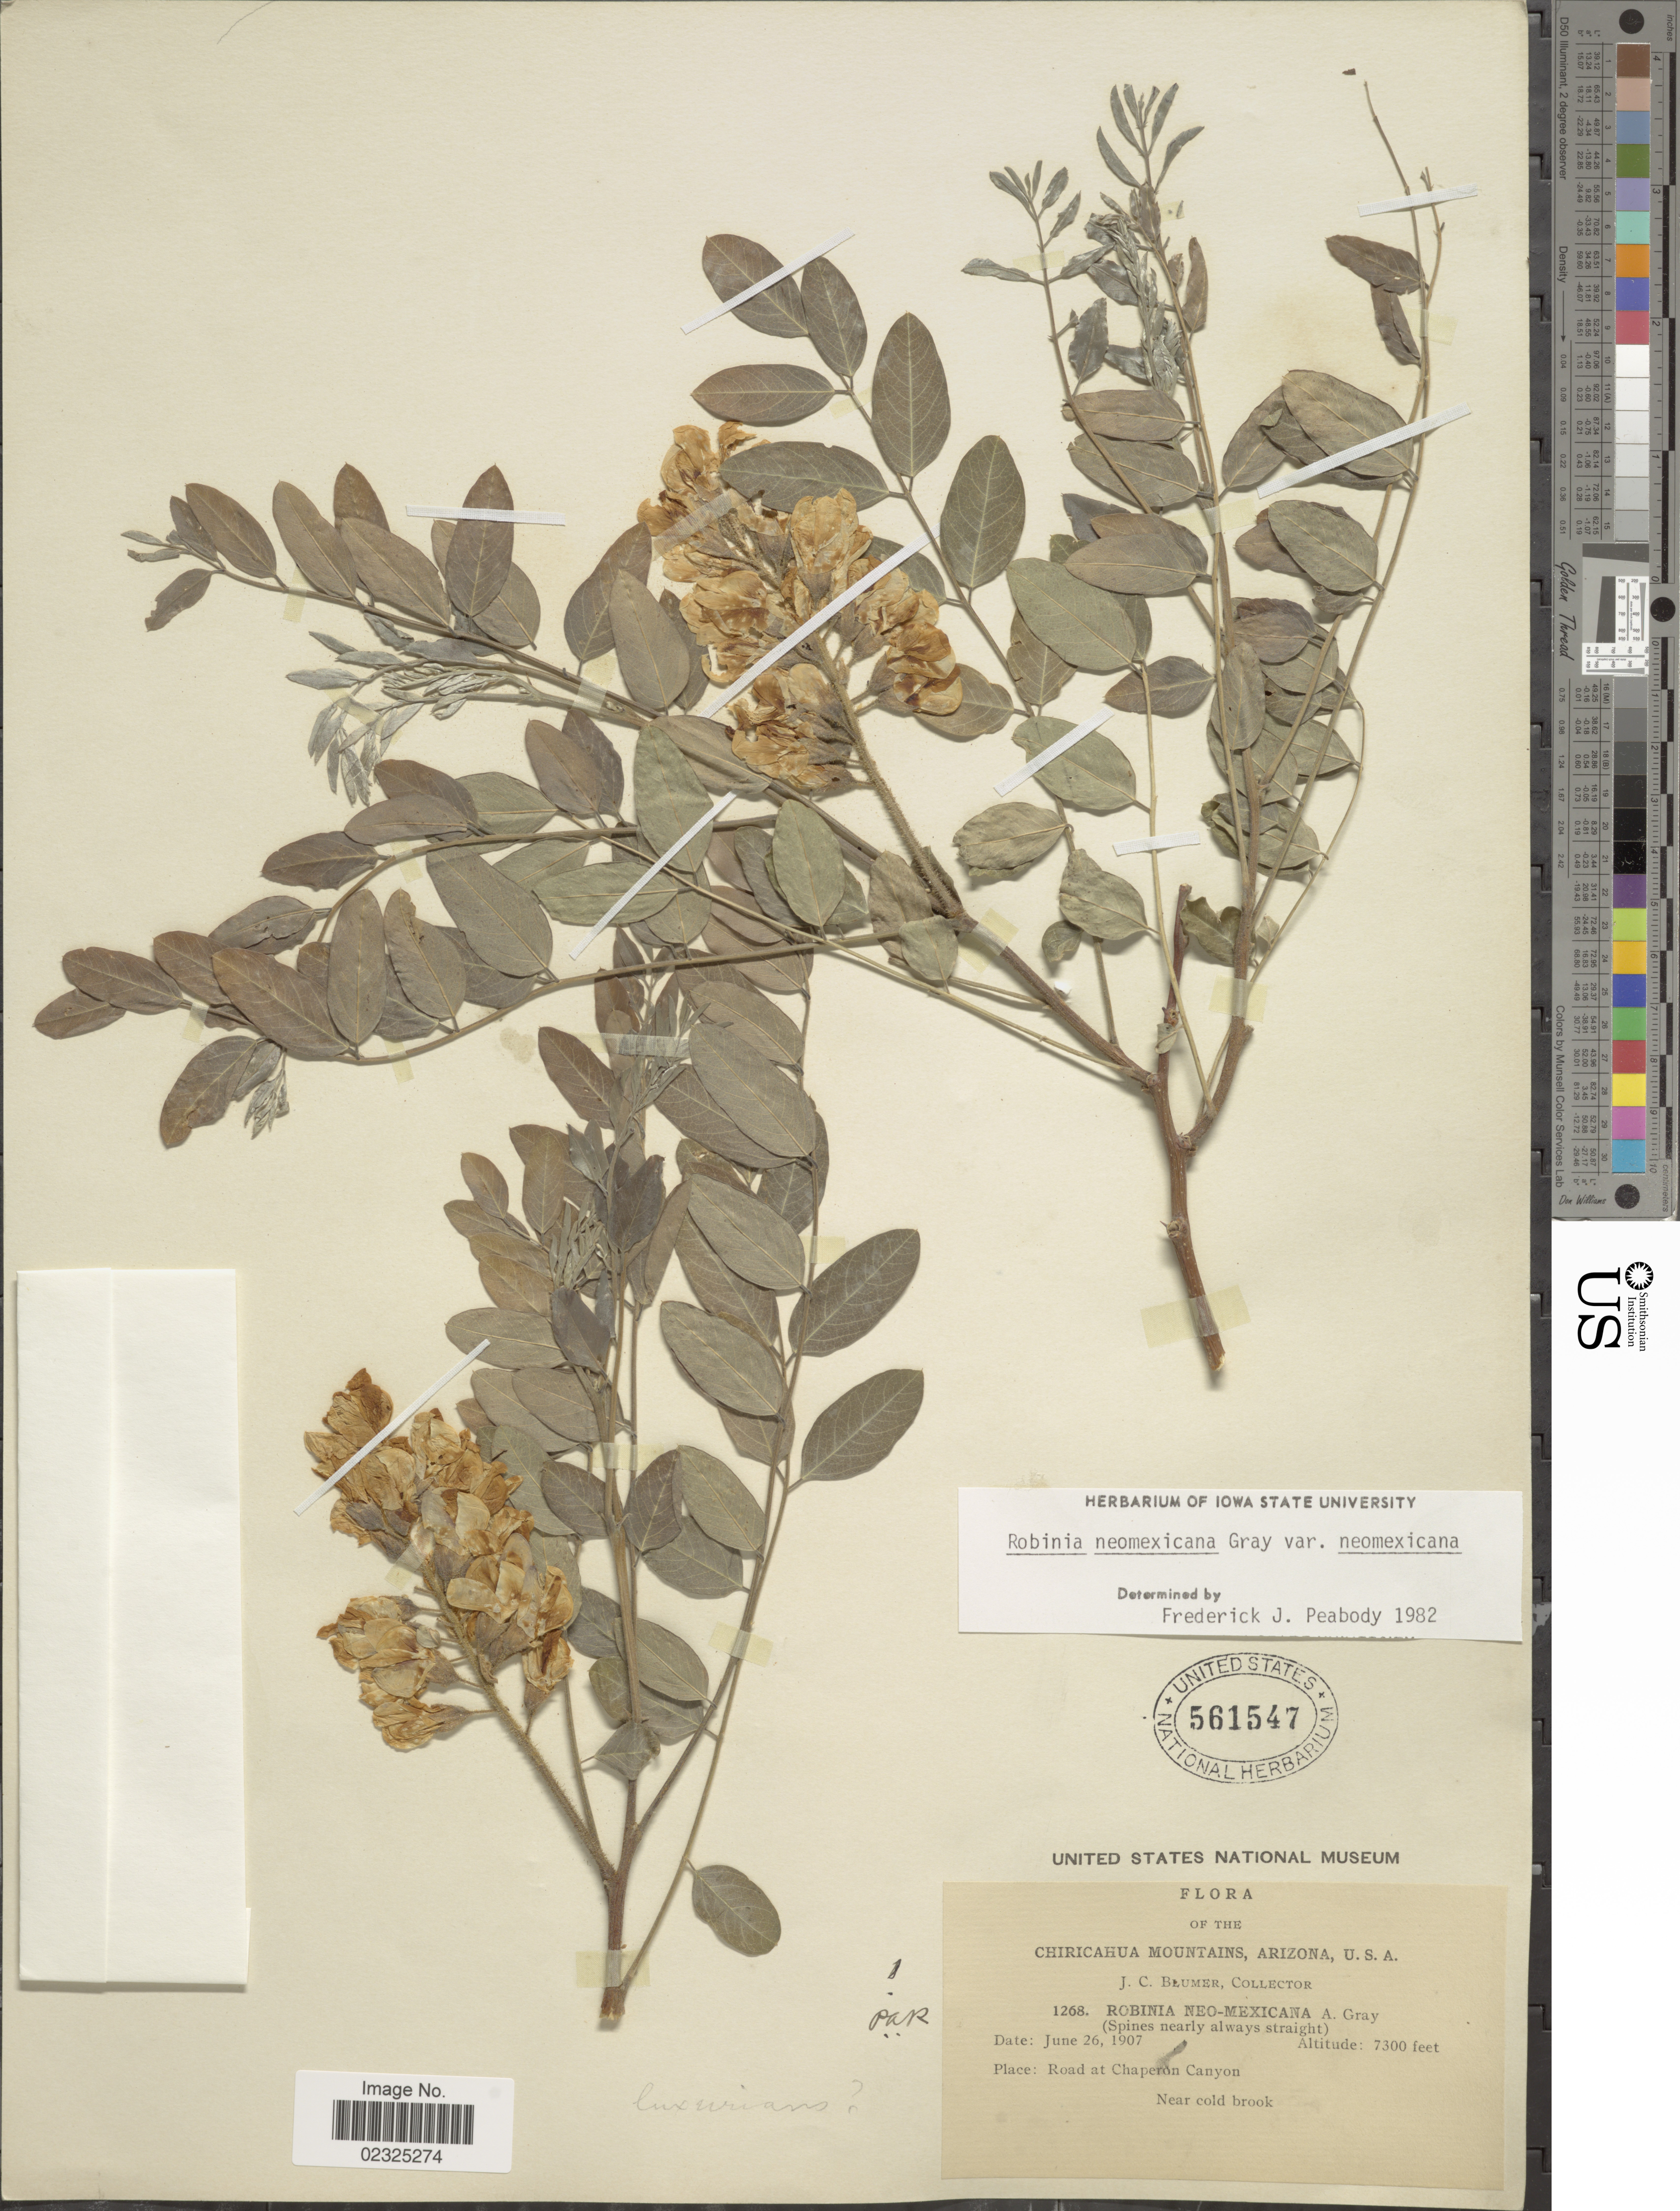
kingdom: Plantae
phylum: Tracheophyta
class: Magnoliopsida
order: Fabales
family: Fabaceae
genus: Robinia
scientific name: Robinia luxurians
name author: (Dieck) Rydb.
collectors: J. C. Blumer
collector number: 1268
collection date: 1907-06-26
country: United States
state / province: Arizona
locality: Chiricahua Mountains, road at Chaperon Canyon, near cold brook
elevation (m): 2225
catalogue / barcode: US 561547